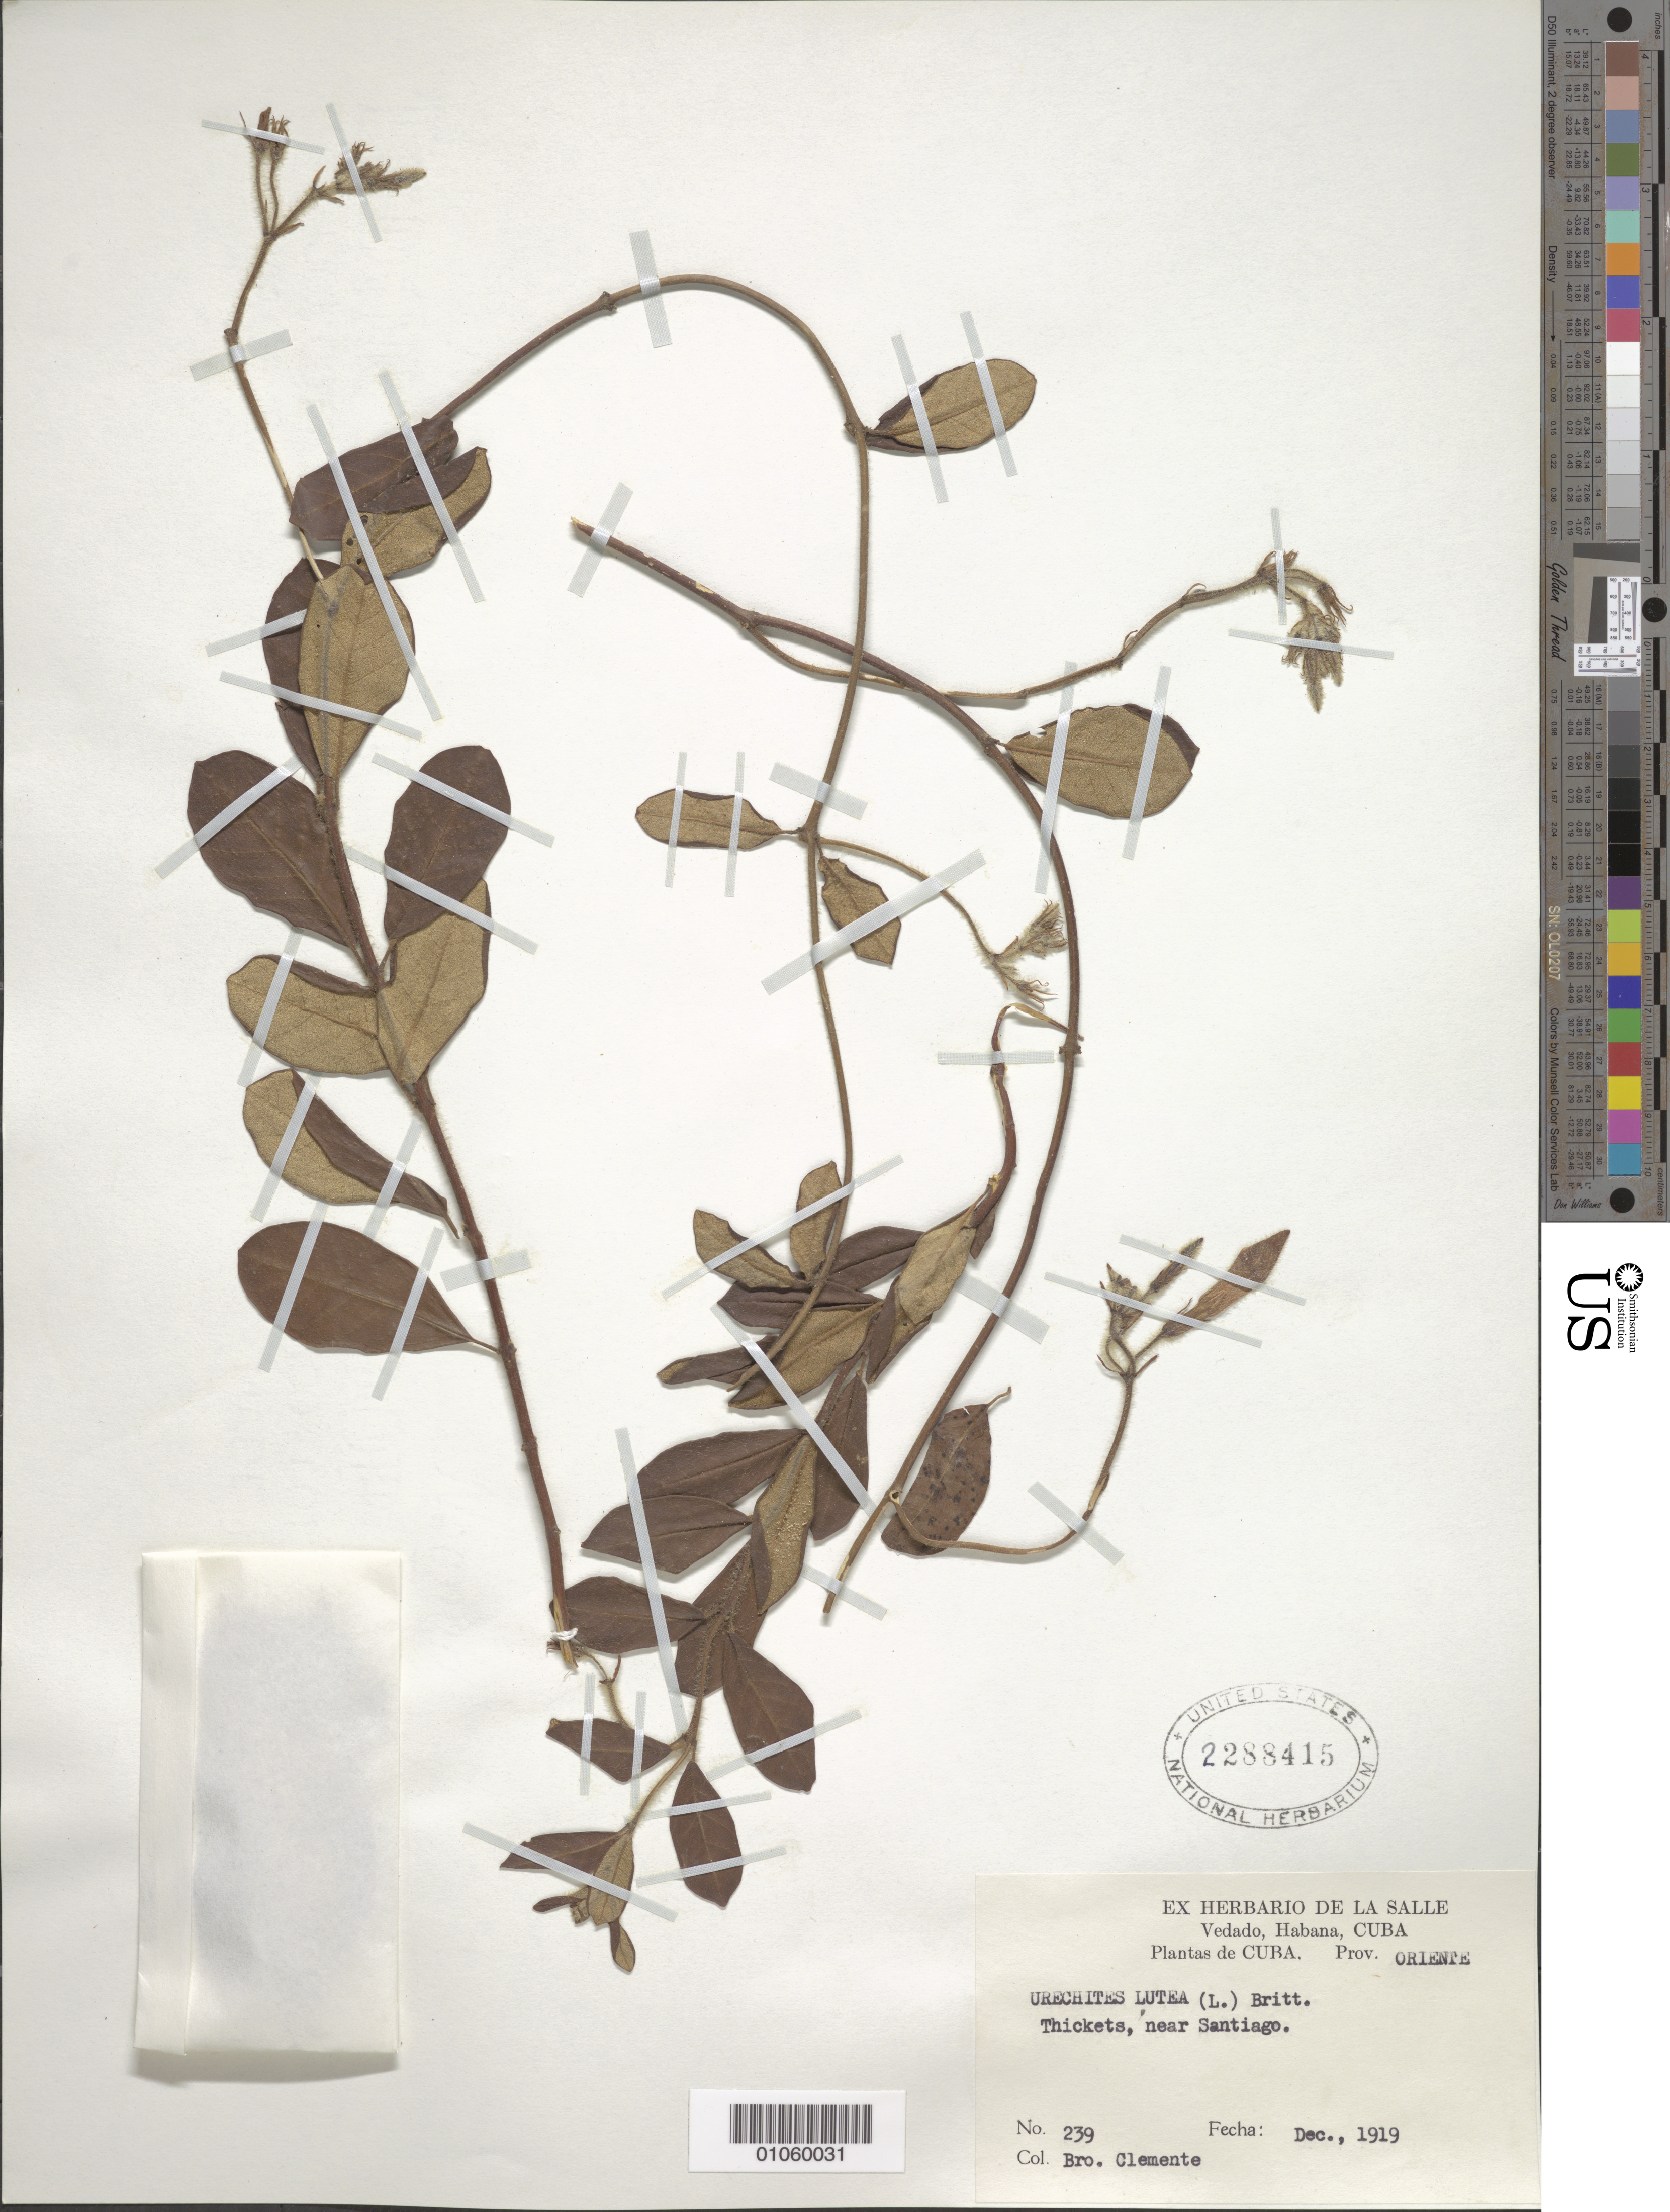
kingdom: Plantae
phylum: Tracheophyta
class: Magnoliopsida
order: Gentianales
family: Apocynaceae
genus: Urechites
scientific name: Urechites lutea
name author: (L.) Britton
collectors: Bro. Clemente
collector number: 239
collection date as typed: Dec 1919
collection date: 1919-12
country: Cuba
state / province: Santiago de Cuba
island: Cuba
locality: Near Santiago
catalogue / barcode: US 2288415